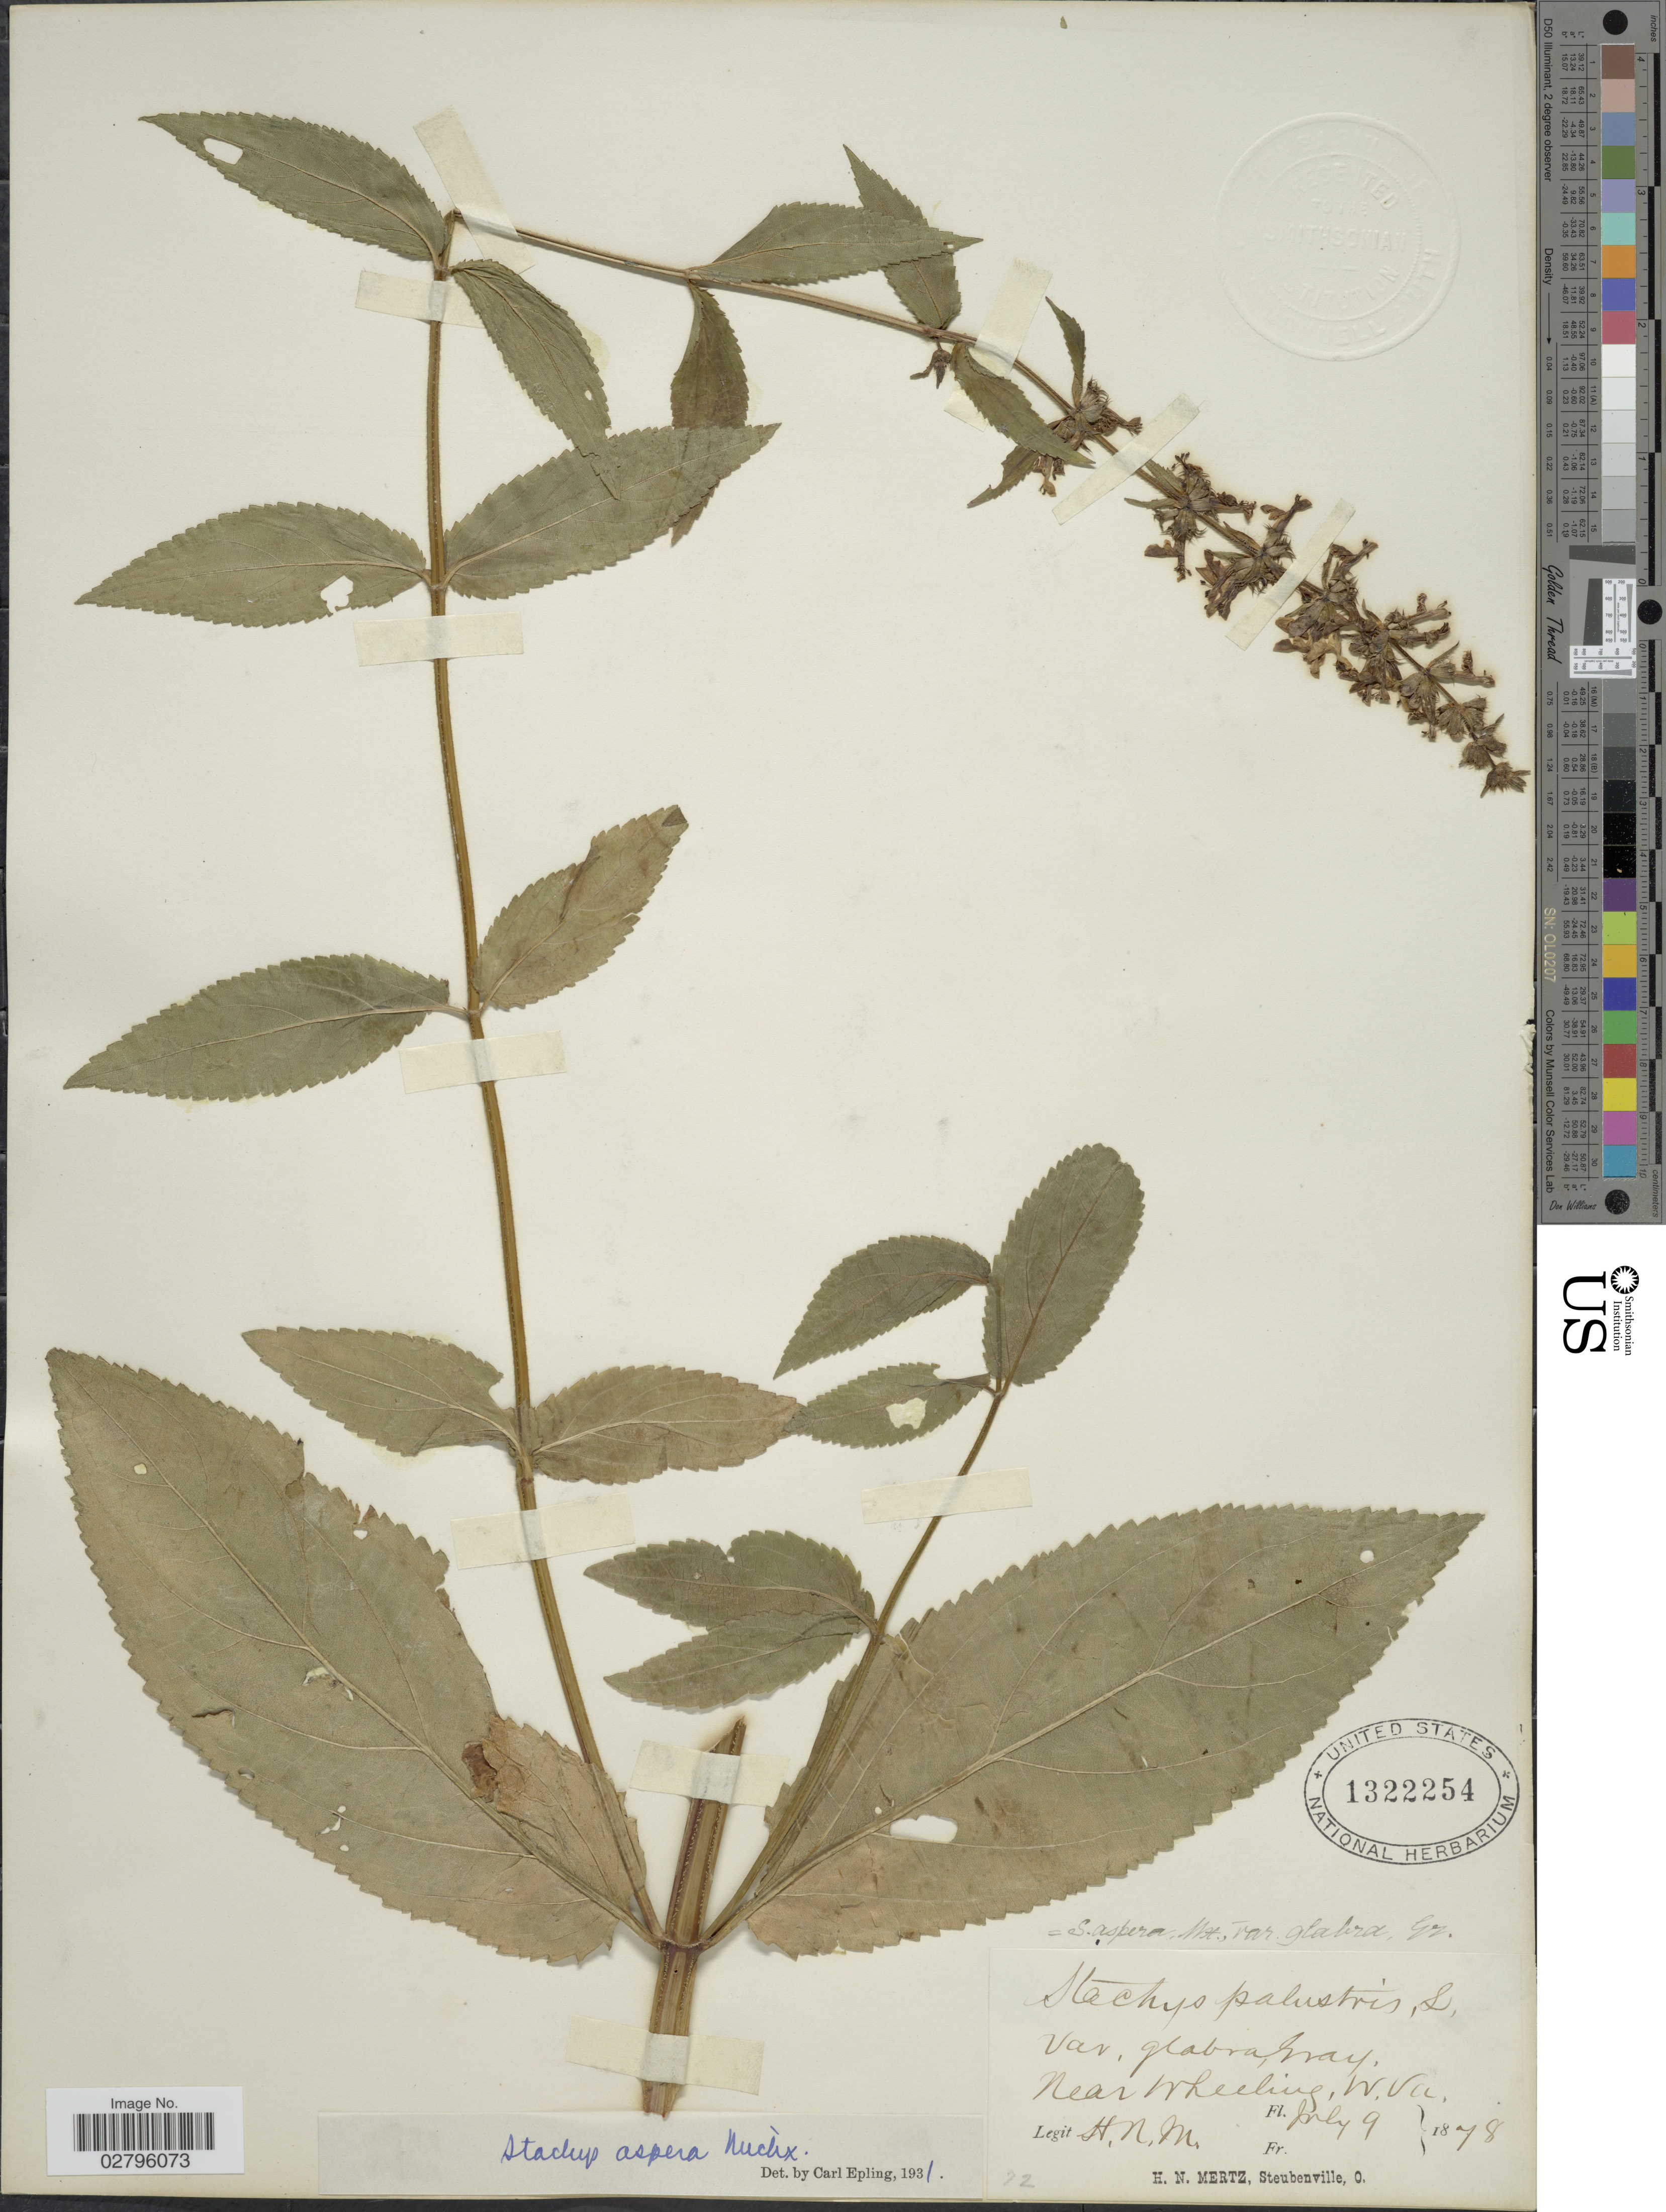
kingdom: Plantae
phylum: Tracheophyta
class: Magnoliopsida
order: Lamiales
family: Lamiaceae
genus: Stachys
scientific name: Stachys aspera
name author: Michx.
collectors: H. Mertz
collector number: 72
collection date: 1878-07-09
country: United States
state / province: West Virginia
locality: Near Wheeling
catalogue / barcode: US 1322254